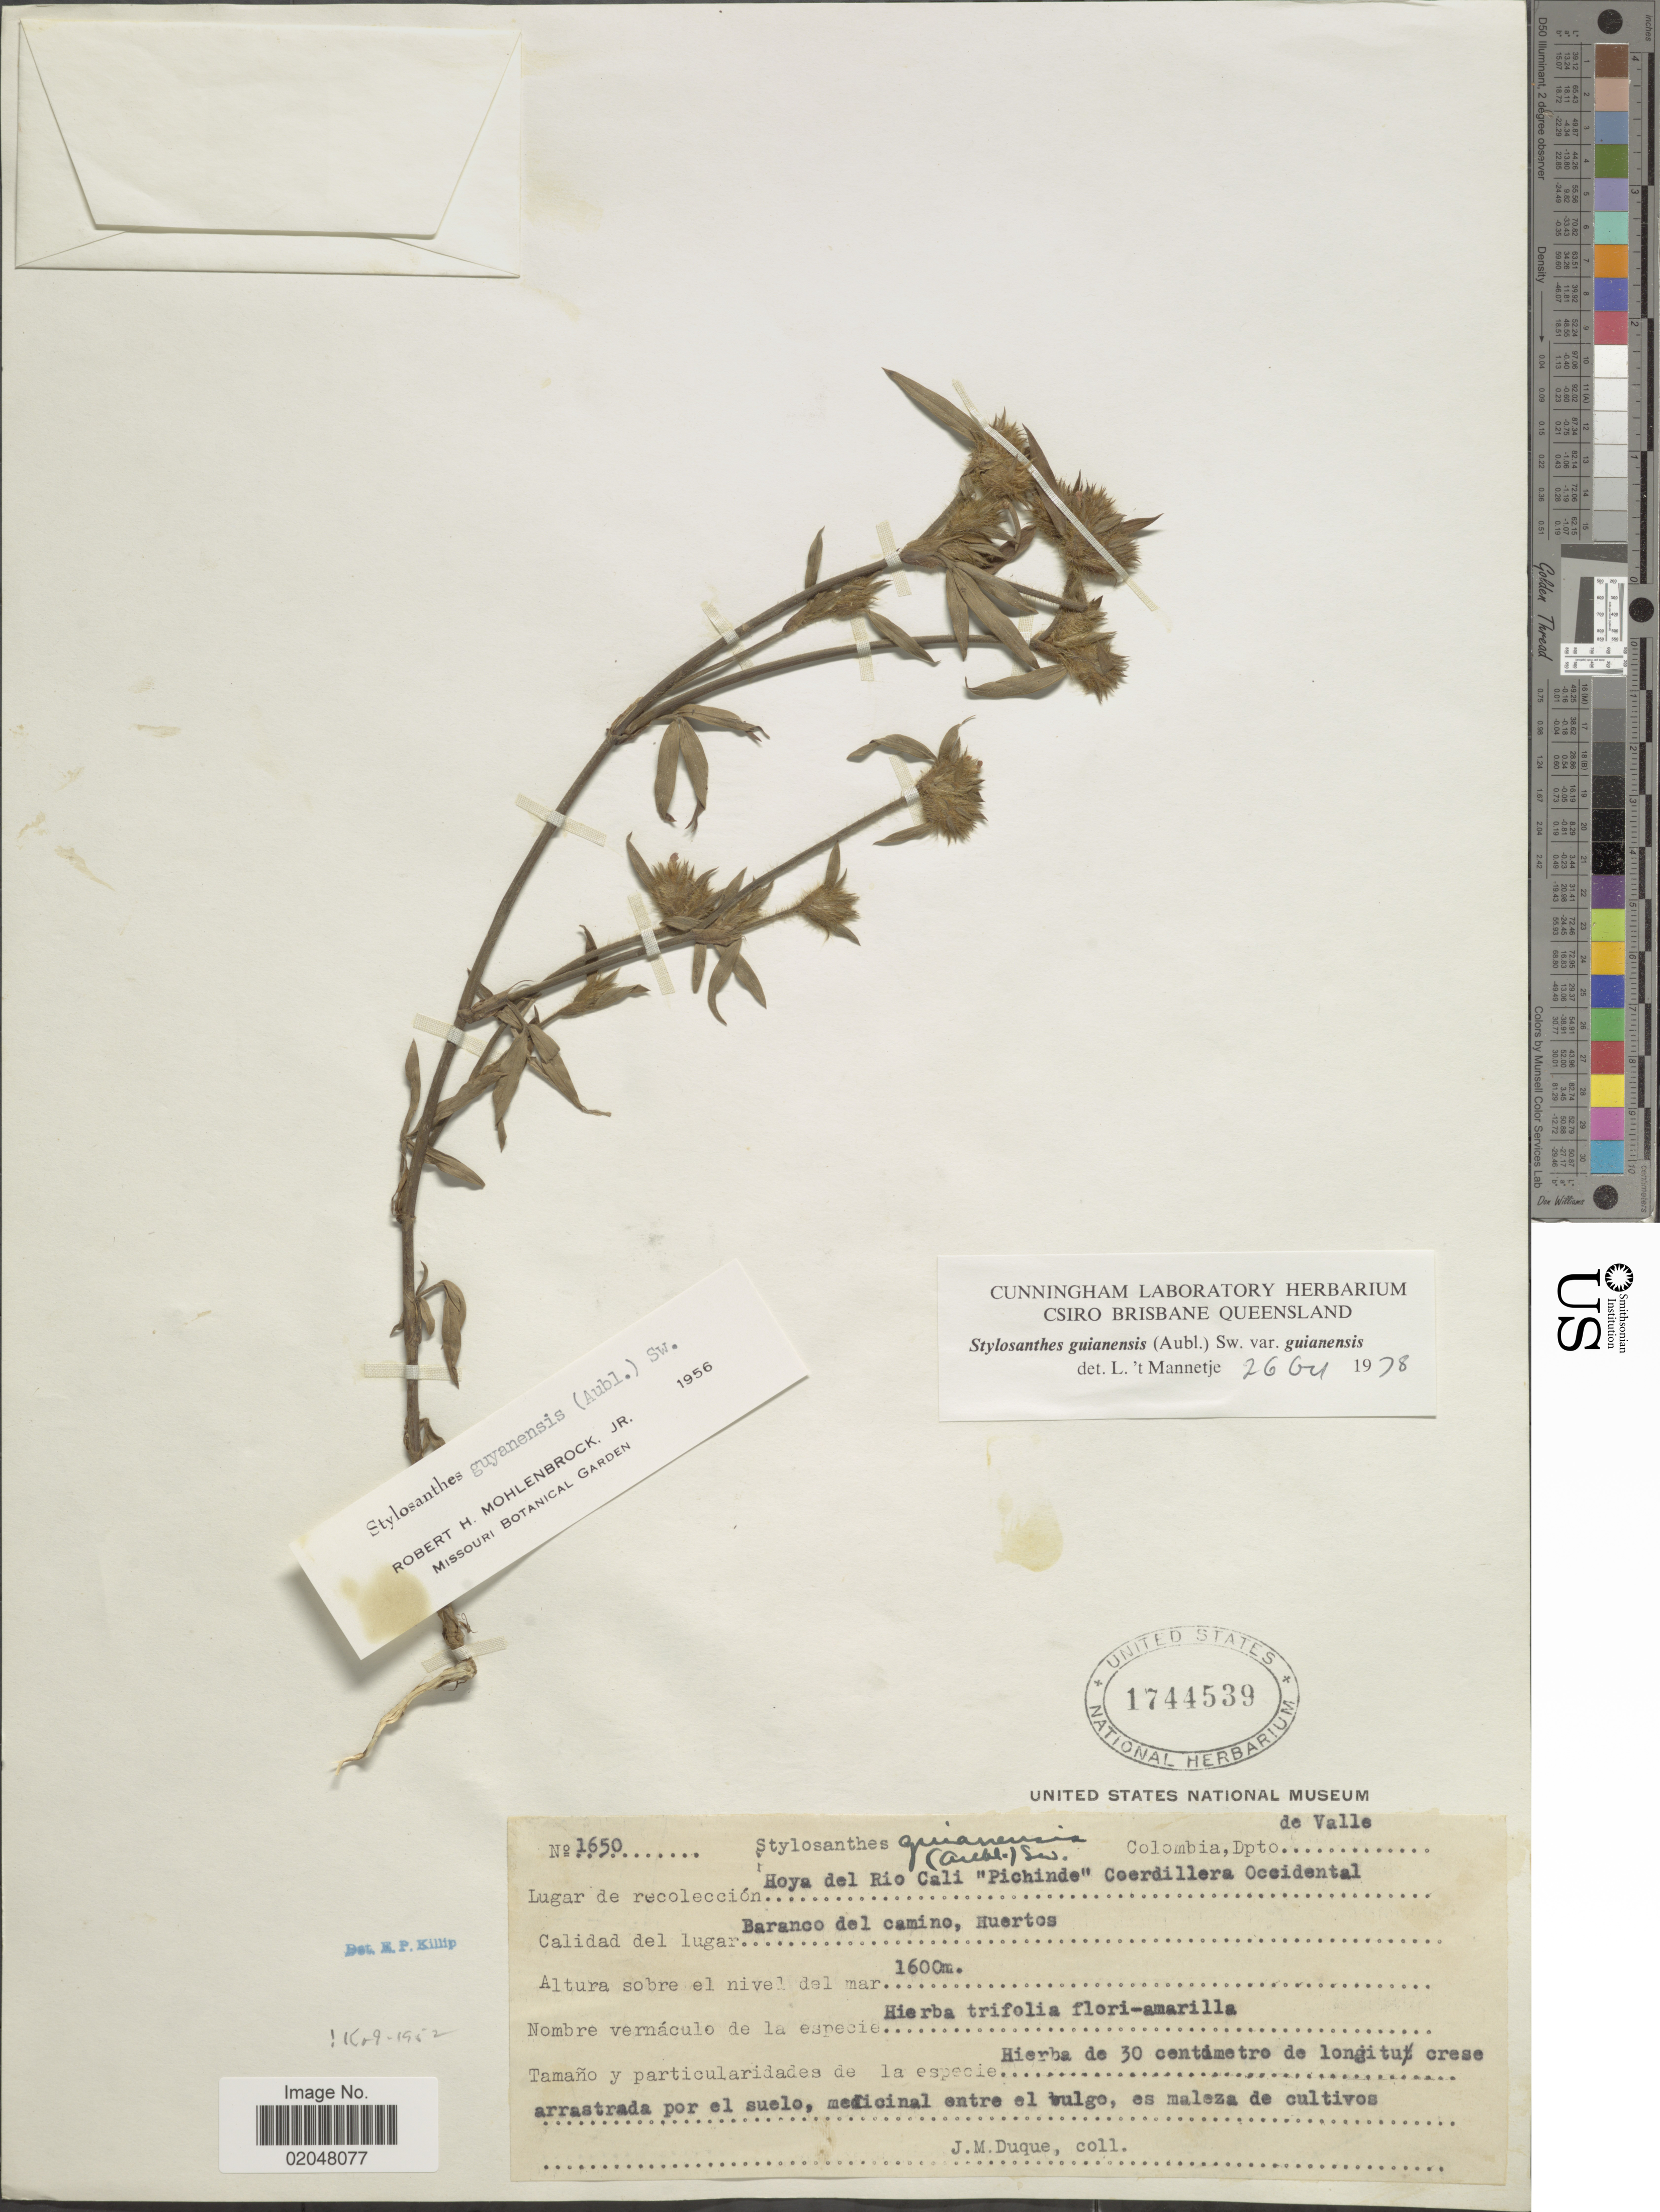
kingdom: Plantae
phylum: Tracheophyta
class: Magnoliopsida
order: Fabales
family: Fabaceae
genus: Stylosanthes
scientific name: Stylosanthes guianensis var. guianensis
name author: (Aubl.) Sw.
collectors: J. Duque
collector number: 1650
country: Colombia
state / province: Valle del Cauca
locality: Dpto. de Valle. Hoya del Rio Cali "Pichinde"Coerdillera Occidental.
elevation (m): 1600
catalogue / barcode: US 1744539